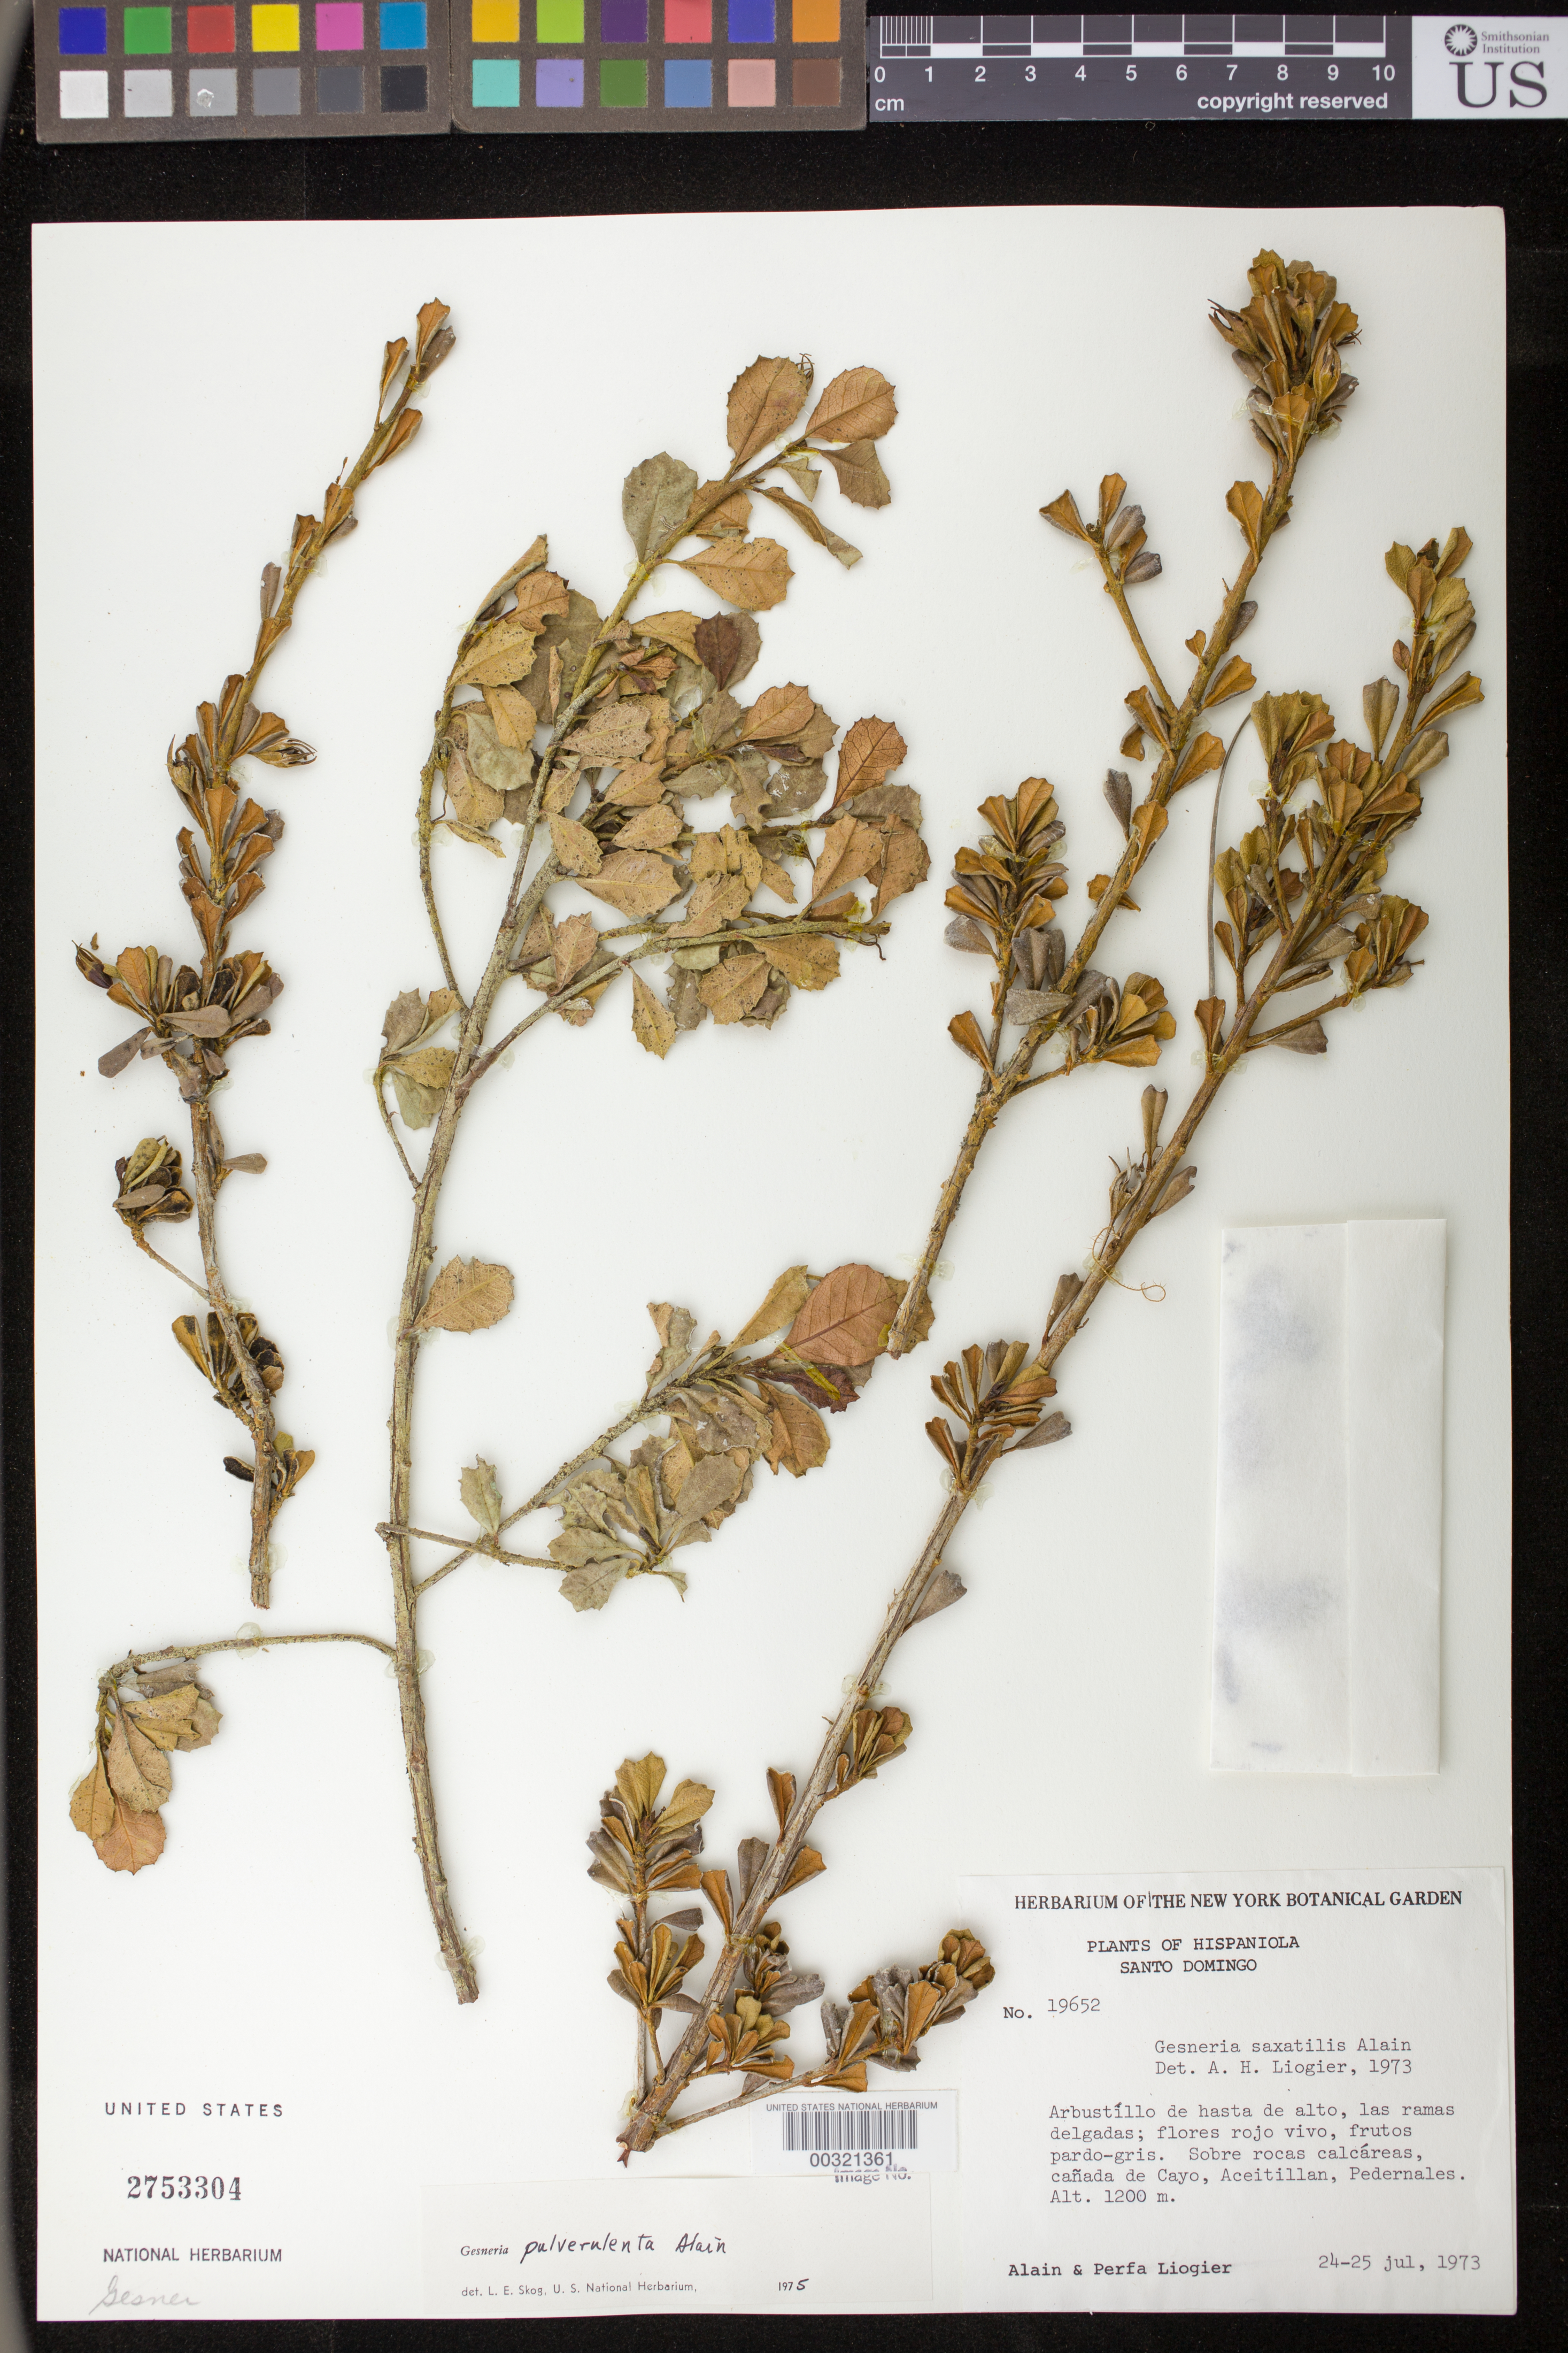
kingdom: Plantae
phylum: Tracheophyta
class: Magnoliopsida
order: Lamiales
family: Gesneriaceae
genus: Gesneria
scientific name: Gesneria pulverulenta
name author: Alain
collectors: A. H. Liogier & M. P. Liogier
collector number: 19652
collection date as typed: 24-25 Jul 1973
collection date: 1973-07-24/1973-07-25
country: Dominican Republic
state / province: Pedernales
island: Hispaniola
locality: Cañada de Cayo, Aceitillan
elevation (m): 1200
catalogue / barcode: US 2753304